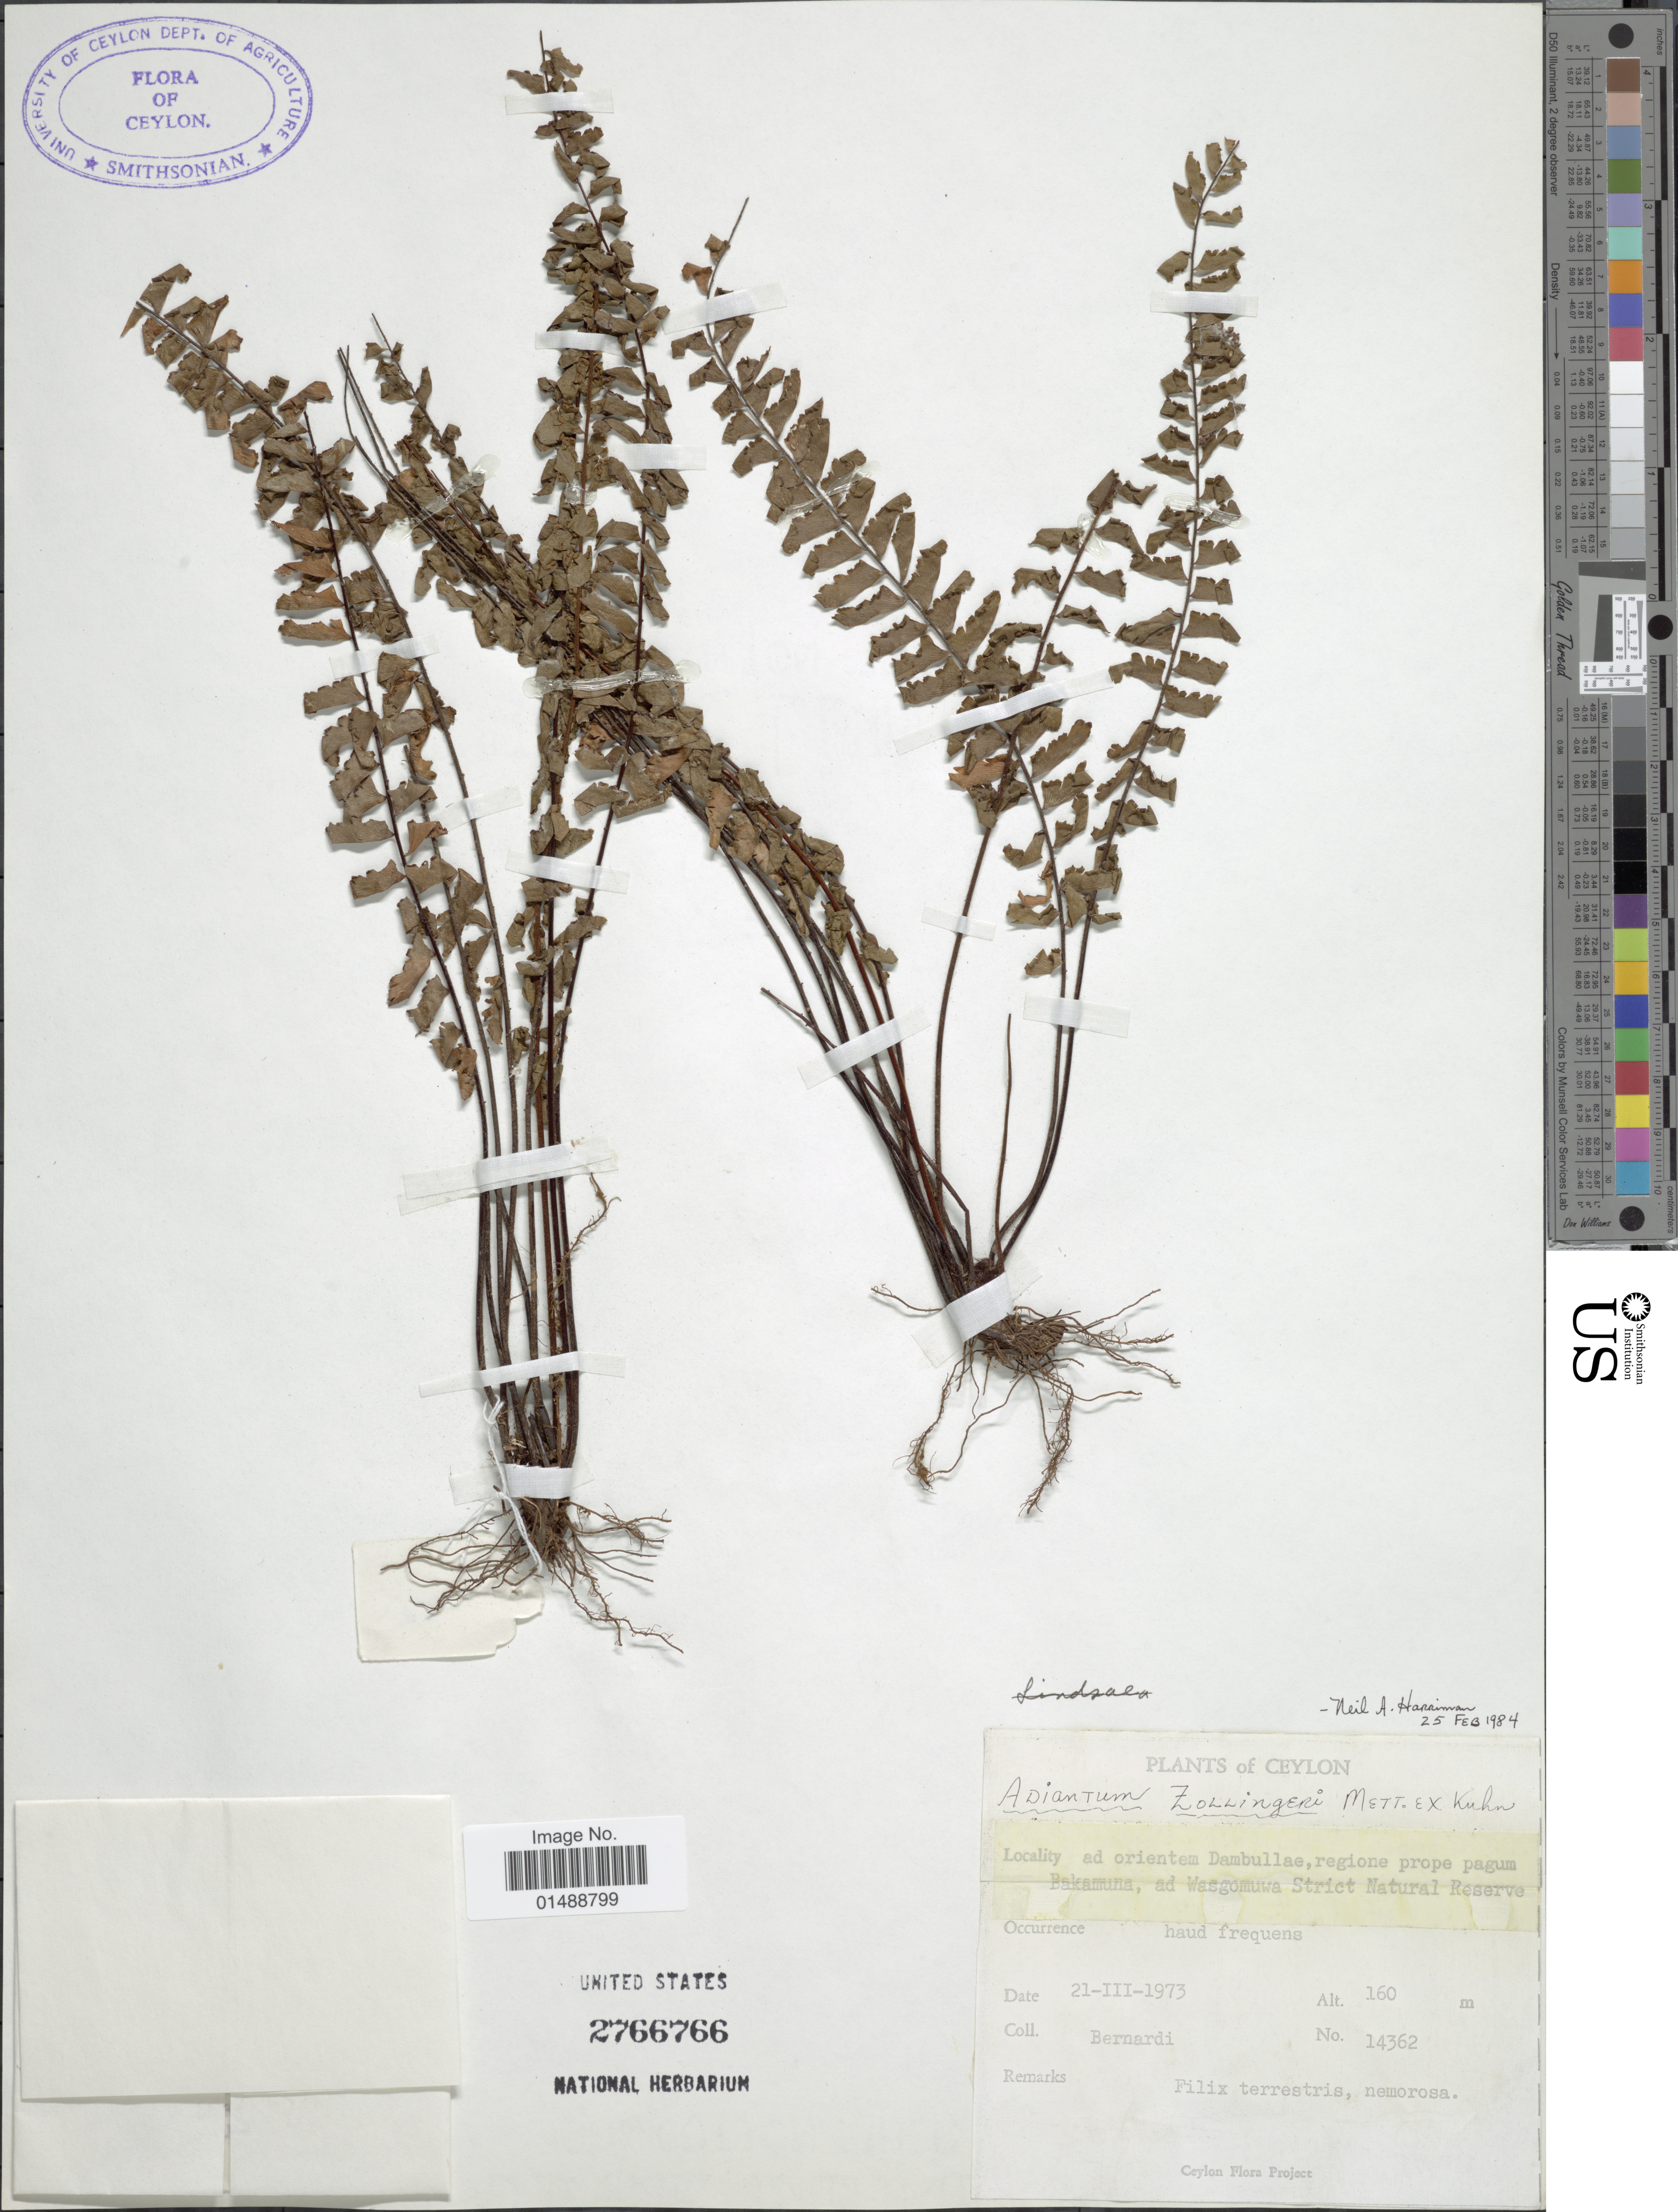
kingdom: Plantae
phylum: Tracheophyta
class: Polypodiopsida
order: Polypodiales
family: Pteridaceae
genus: Adiantum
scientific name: Adiantum zollingeri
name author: Mett. ex Kuhn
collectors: Bernardi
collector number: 14362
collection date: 1973-03-21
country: Sri Lanka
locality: Ceylon, Ad orientem Dambullae, regione prope pagum Bakamuna, ad Wasgomuwa Strict Natural Reserve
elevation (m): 160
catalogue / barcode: US 2766766